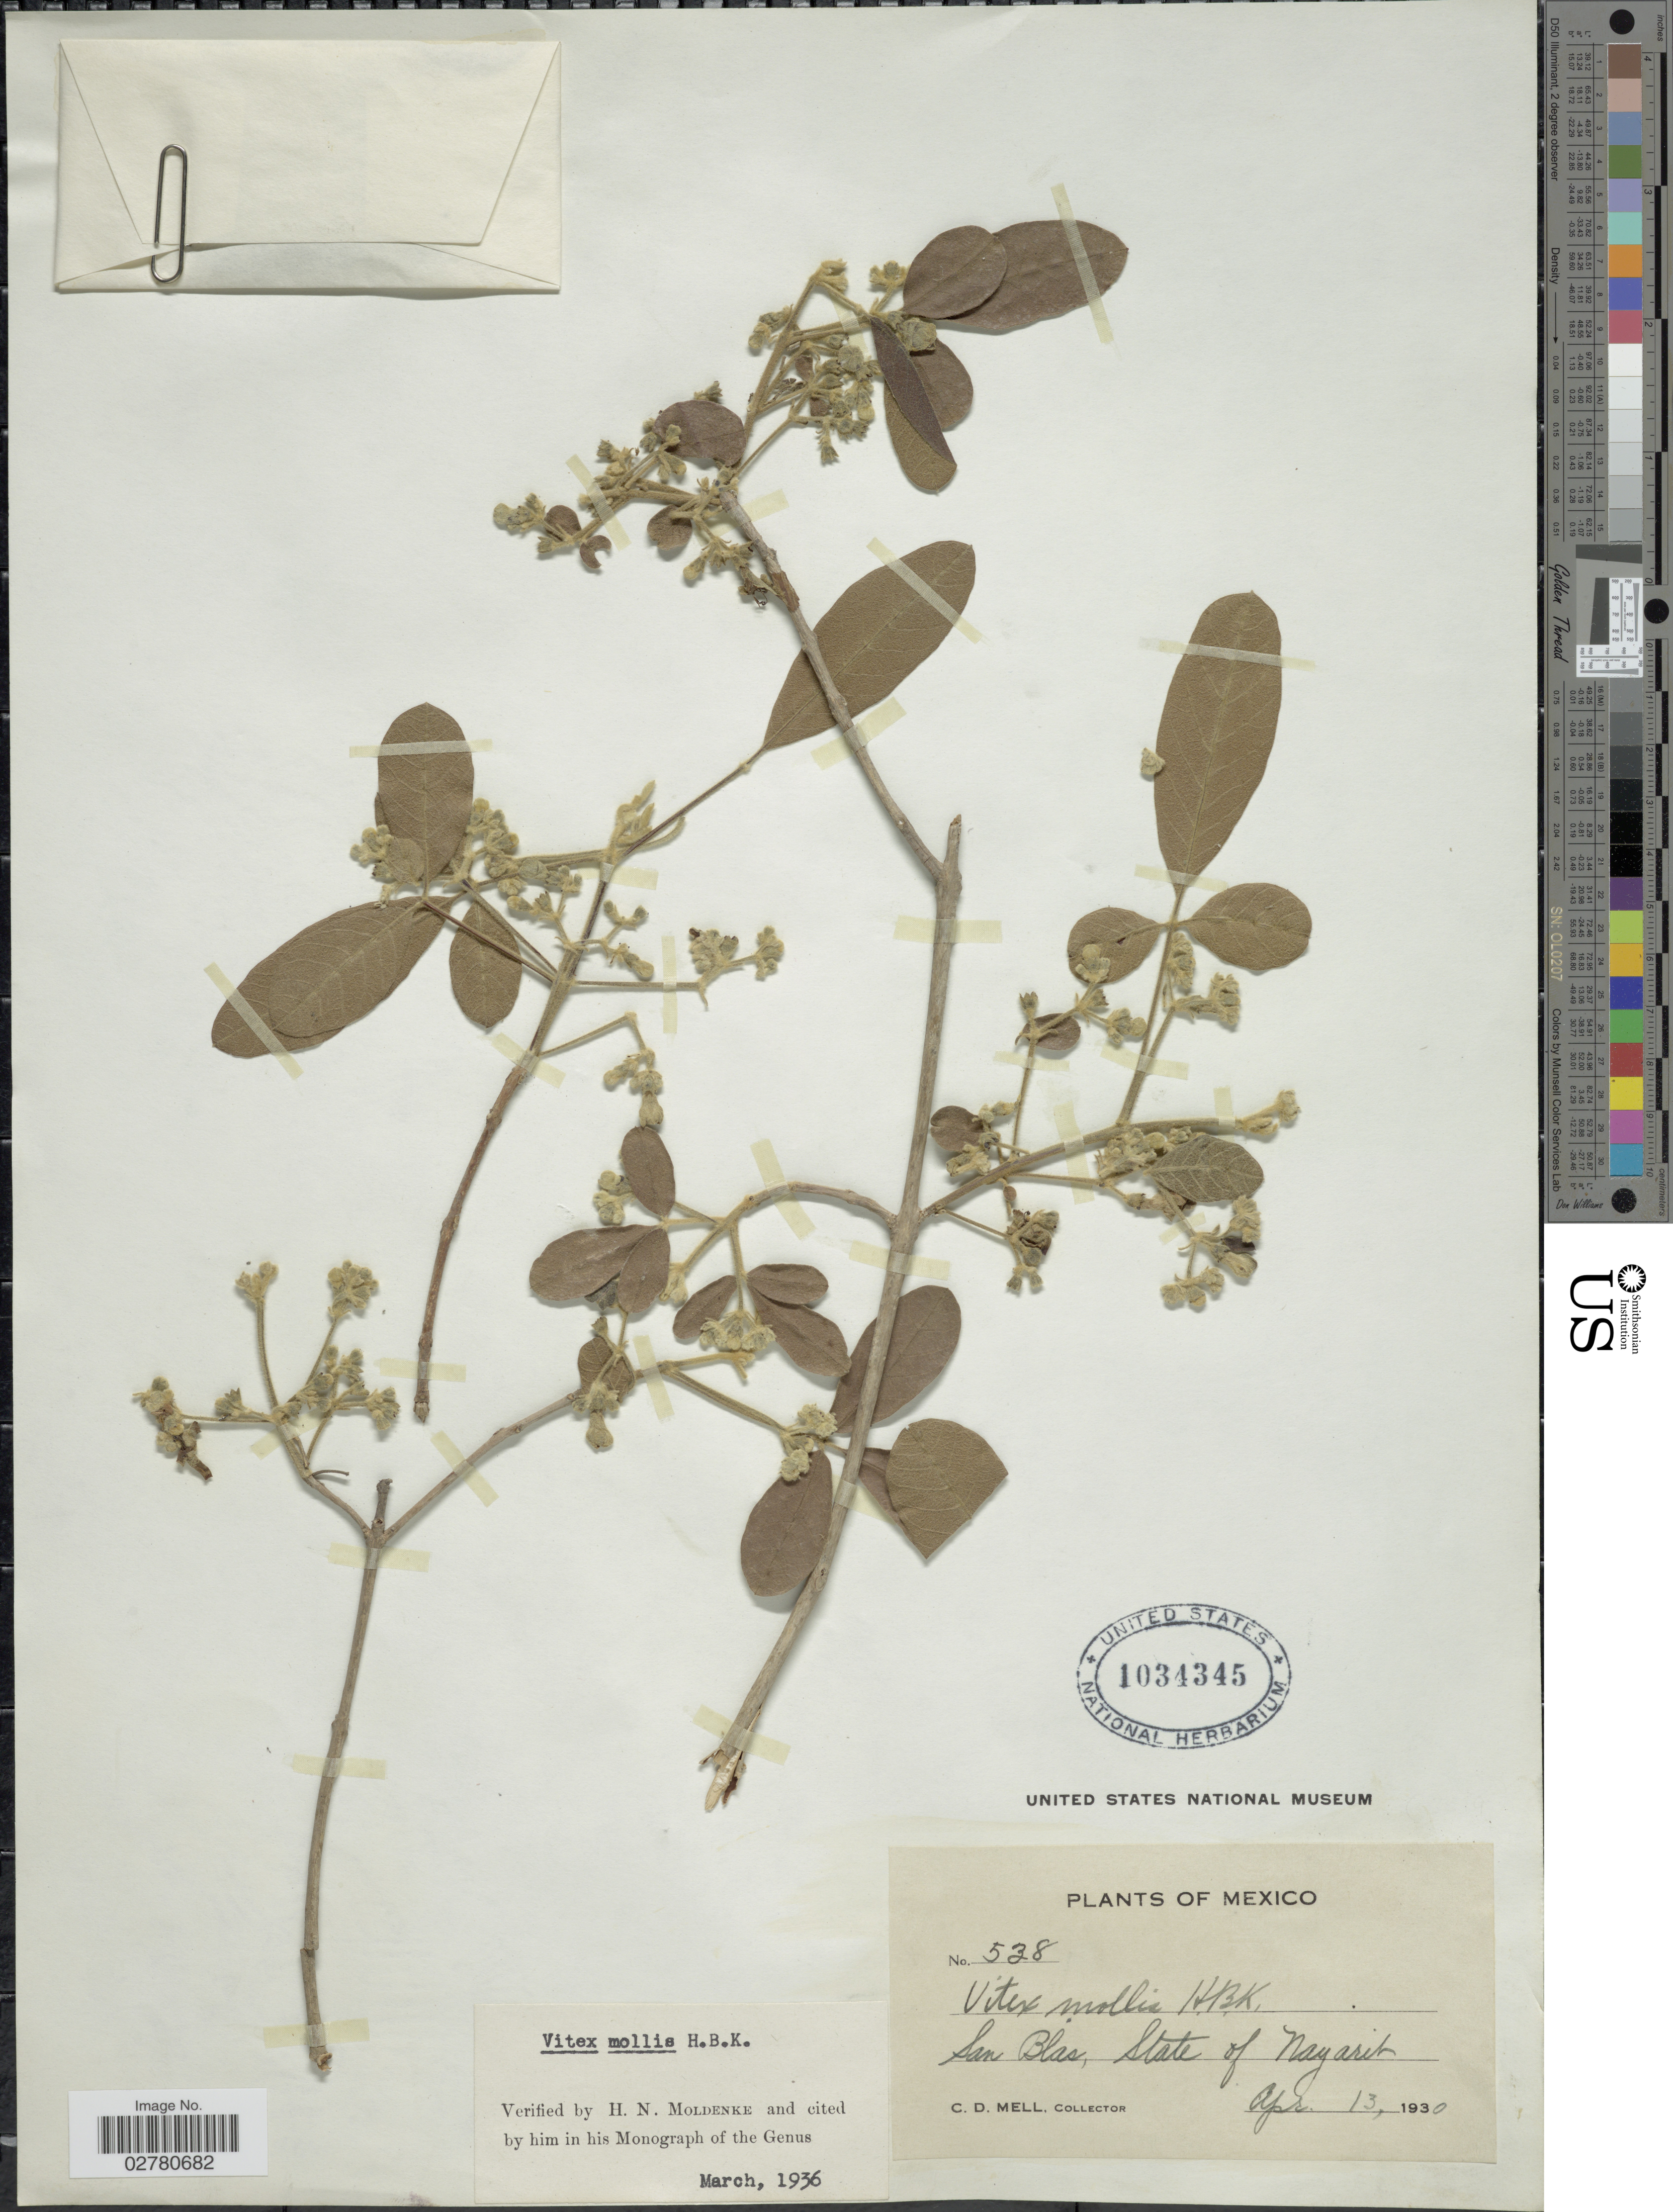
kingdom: Plantae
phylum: Tracheophyta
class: Magnoliopsida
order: Lamiales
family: Lamiaceae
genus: Vitex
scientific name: Vitex mollis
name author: Kunth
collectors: C. D. Mell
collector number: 538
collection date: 1930-04-13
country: Mexico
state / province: Nayarit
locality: San Blas.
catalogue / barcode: US 1034345